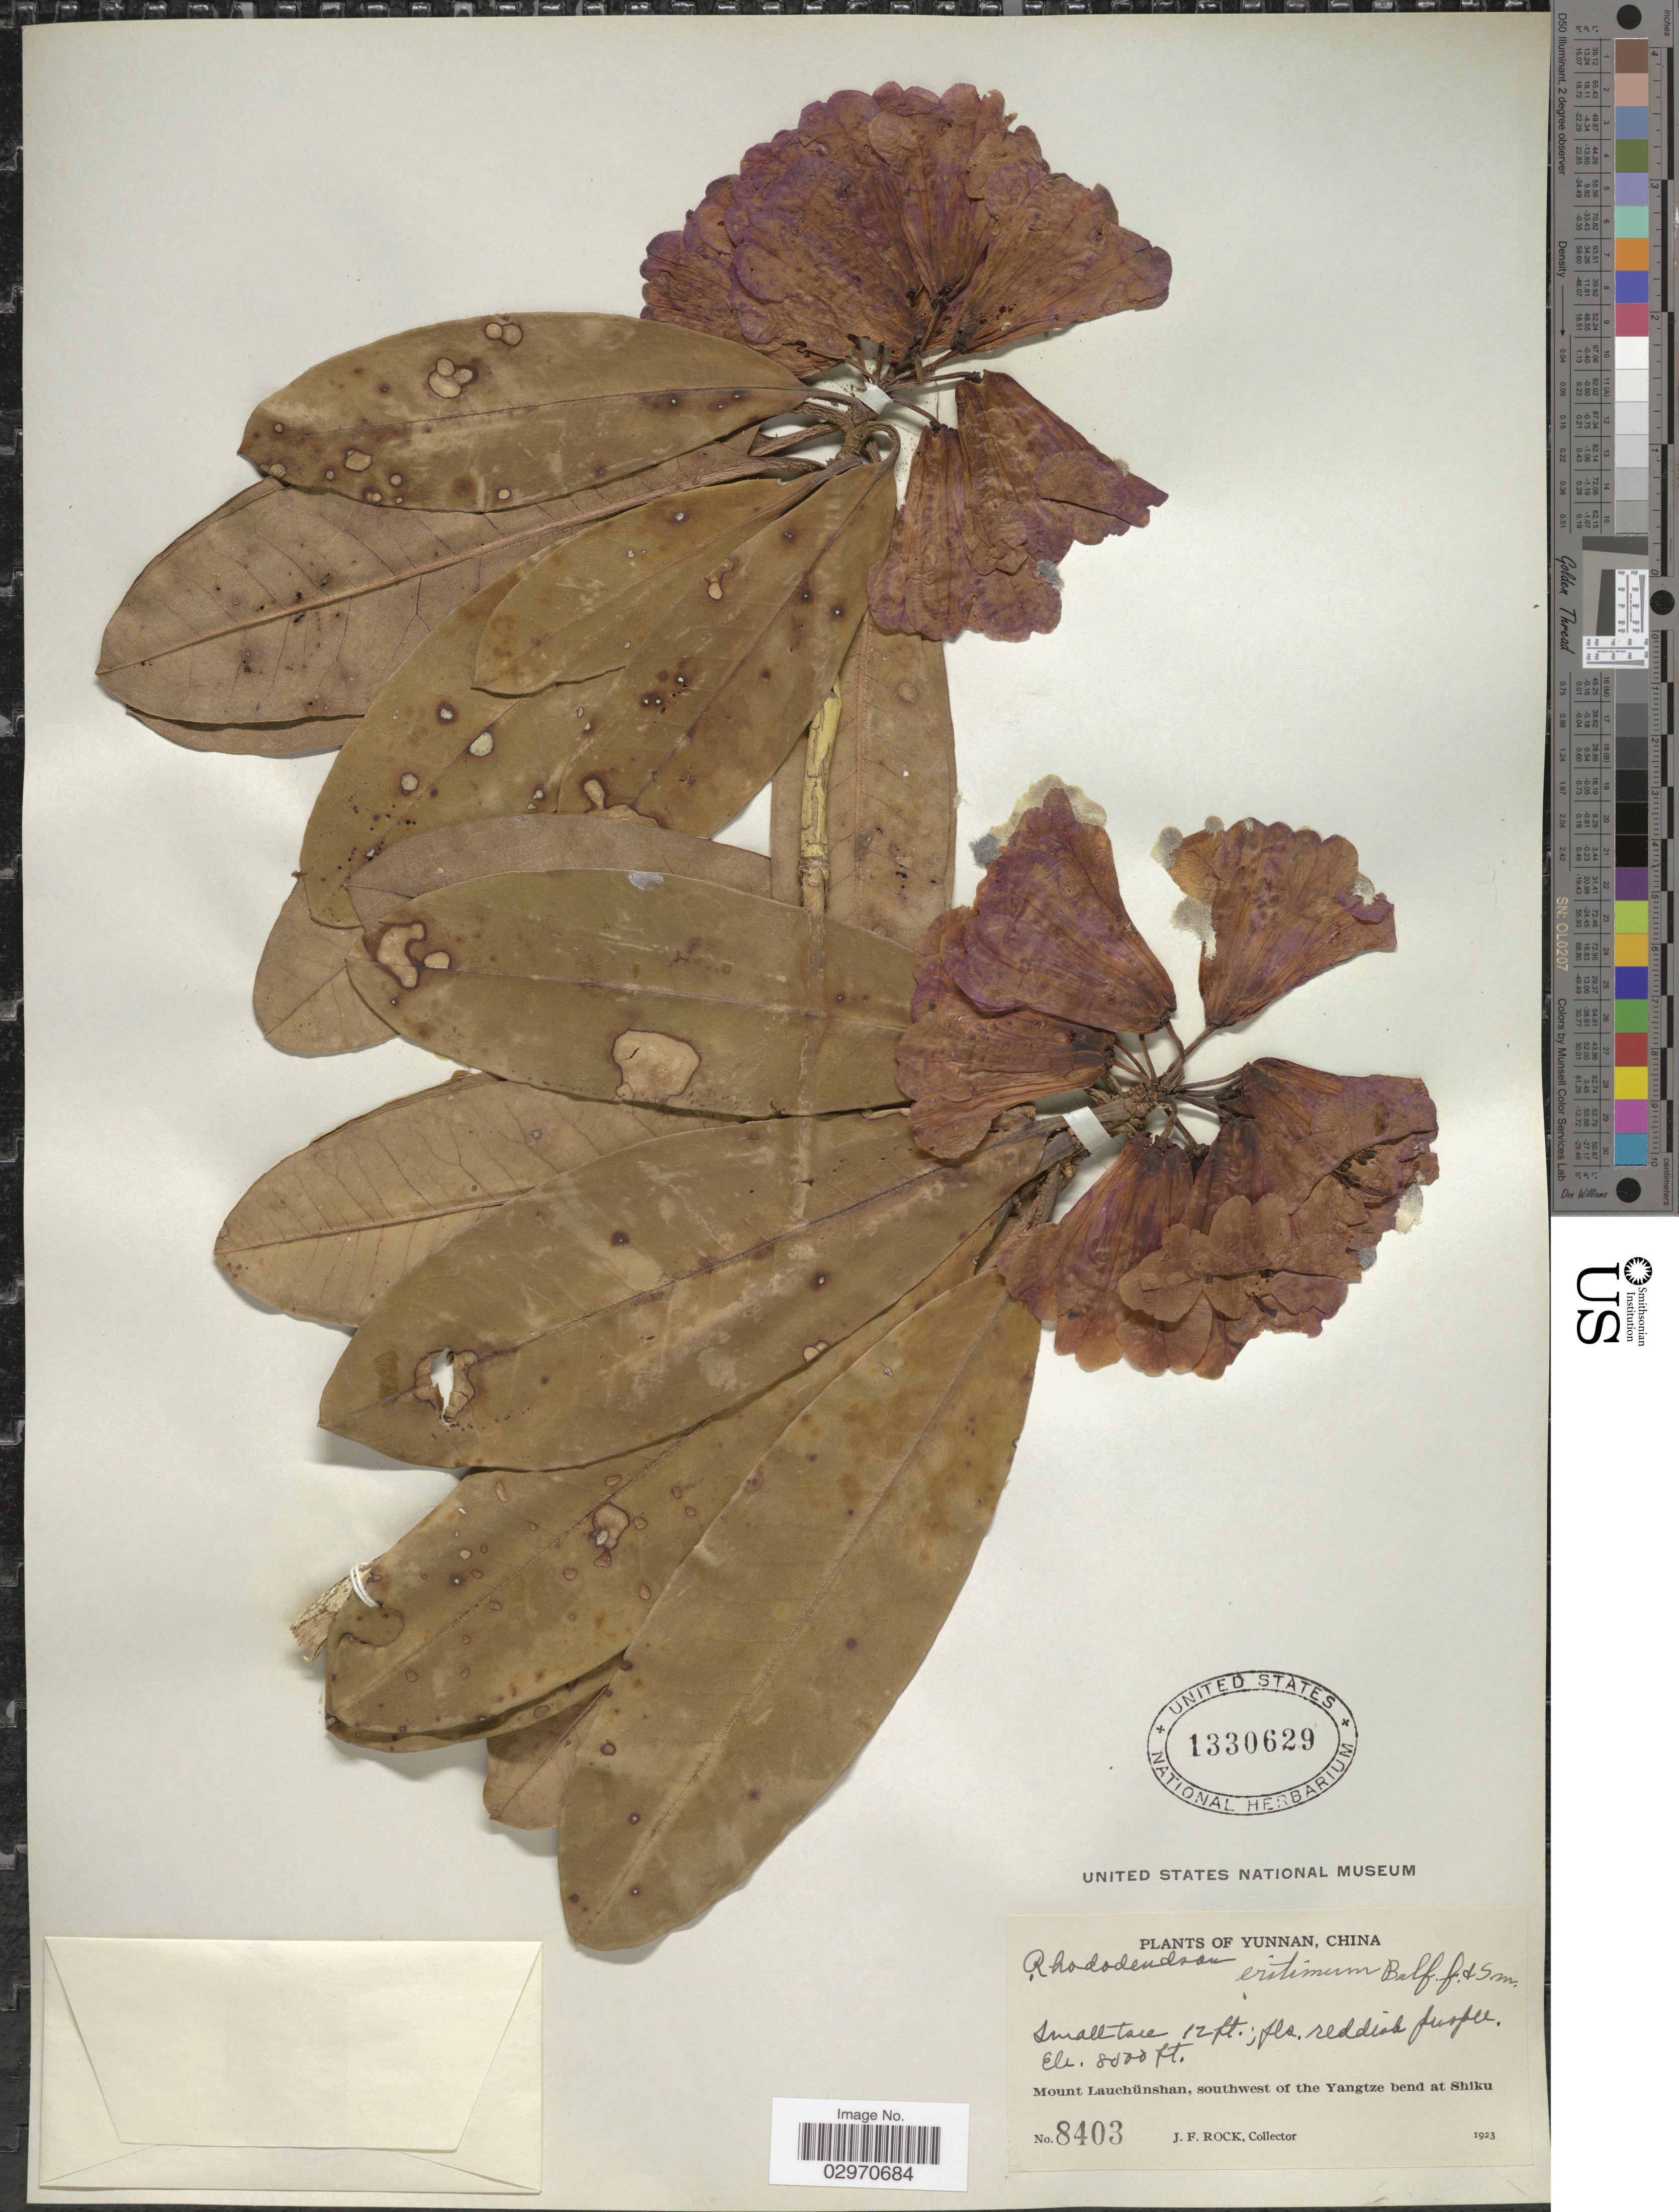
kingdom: Plantae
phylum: Tracheophyta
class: Magnoliopsida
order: Ericales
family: Ericaceae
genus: Rhododendron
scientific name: Rhododendron eritimum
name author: Balf. f. & W.W. Sm.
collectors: J. Rock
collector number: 8403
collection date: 1923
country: China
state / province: Yunnan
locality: Mount Lauchünshan, southwest of the Yangtze bend at Shiku.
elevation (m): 2591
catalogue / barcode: US 1330629